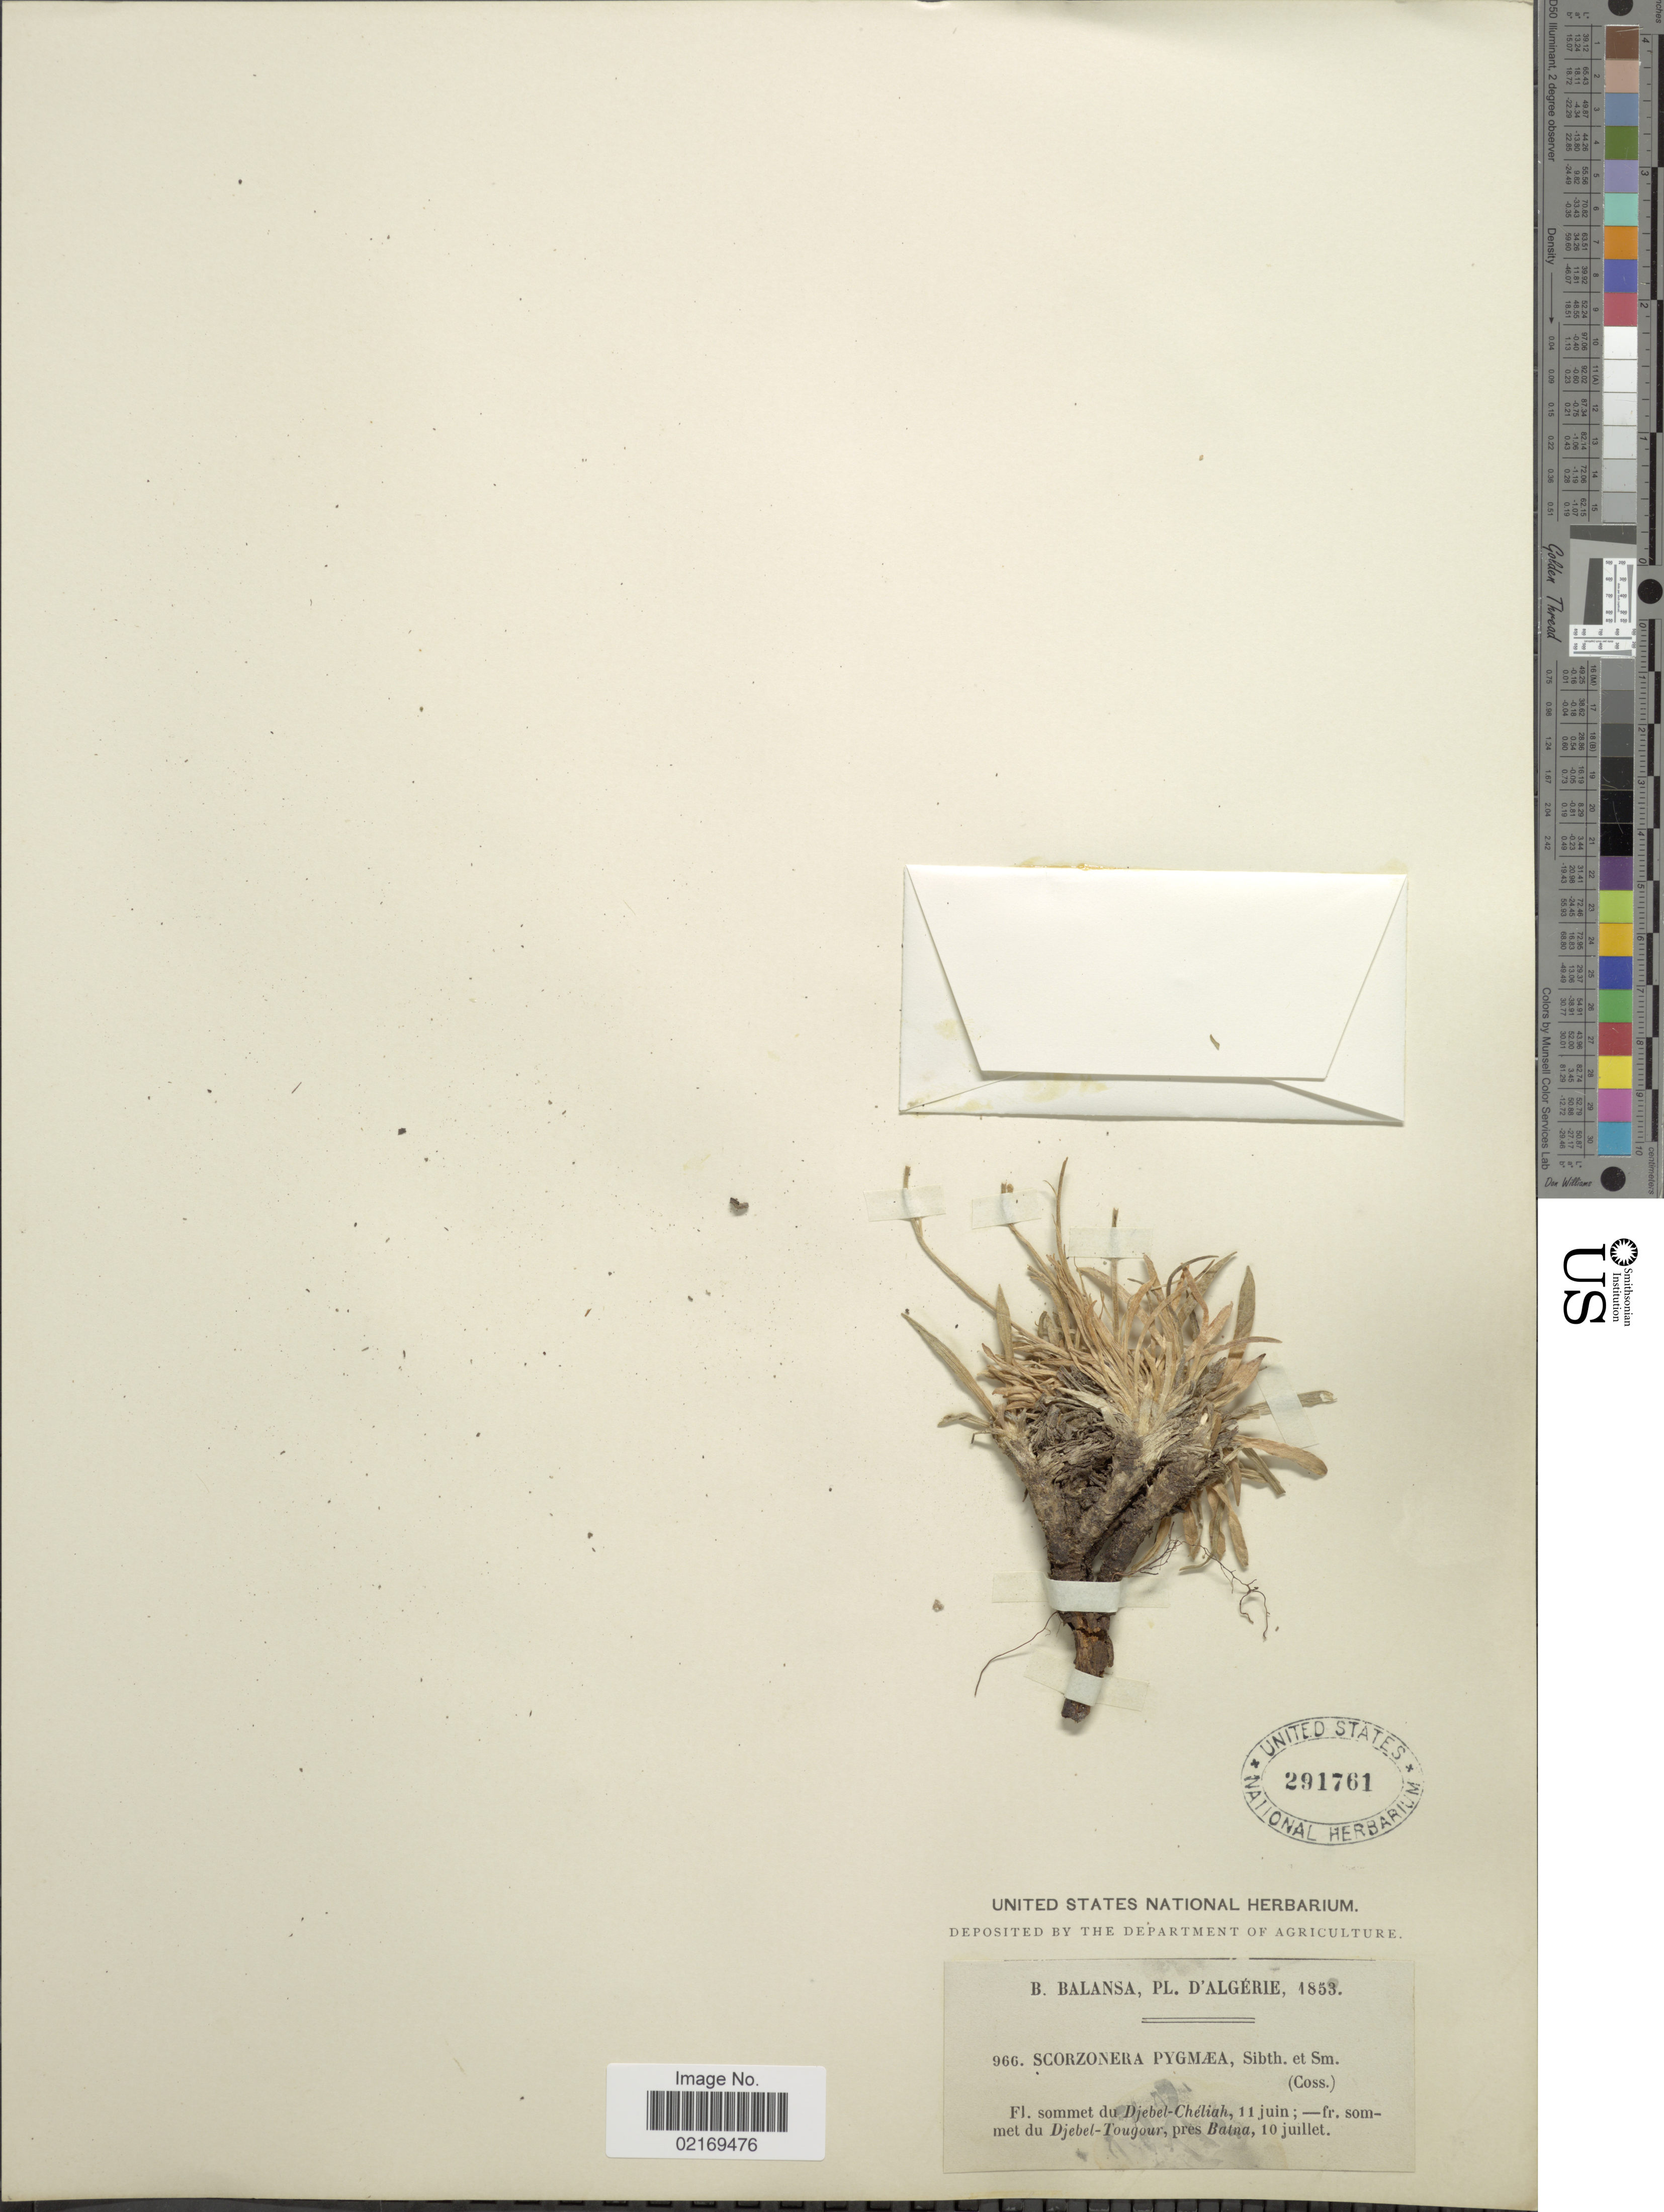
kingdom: Plantae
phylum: Tracheophyta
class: Magnoliopsida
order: Asterales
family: Asteraceae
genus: Scorzonera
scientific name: Scorzonera pygmaea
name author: Sm.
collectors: B. Balansa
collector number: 966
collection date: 1853-06-11/1853-07-10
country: Algeria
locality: Pl. d'Algerie, Fl. sommet du Djebel-Cheliah, fr. sommet du Djebel-Tougour, pres Batna.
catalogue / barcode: US 291761